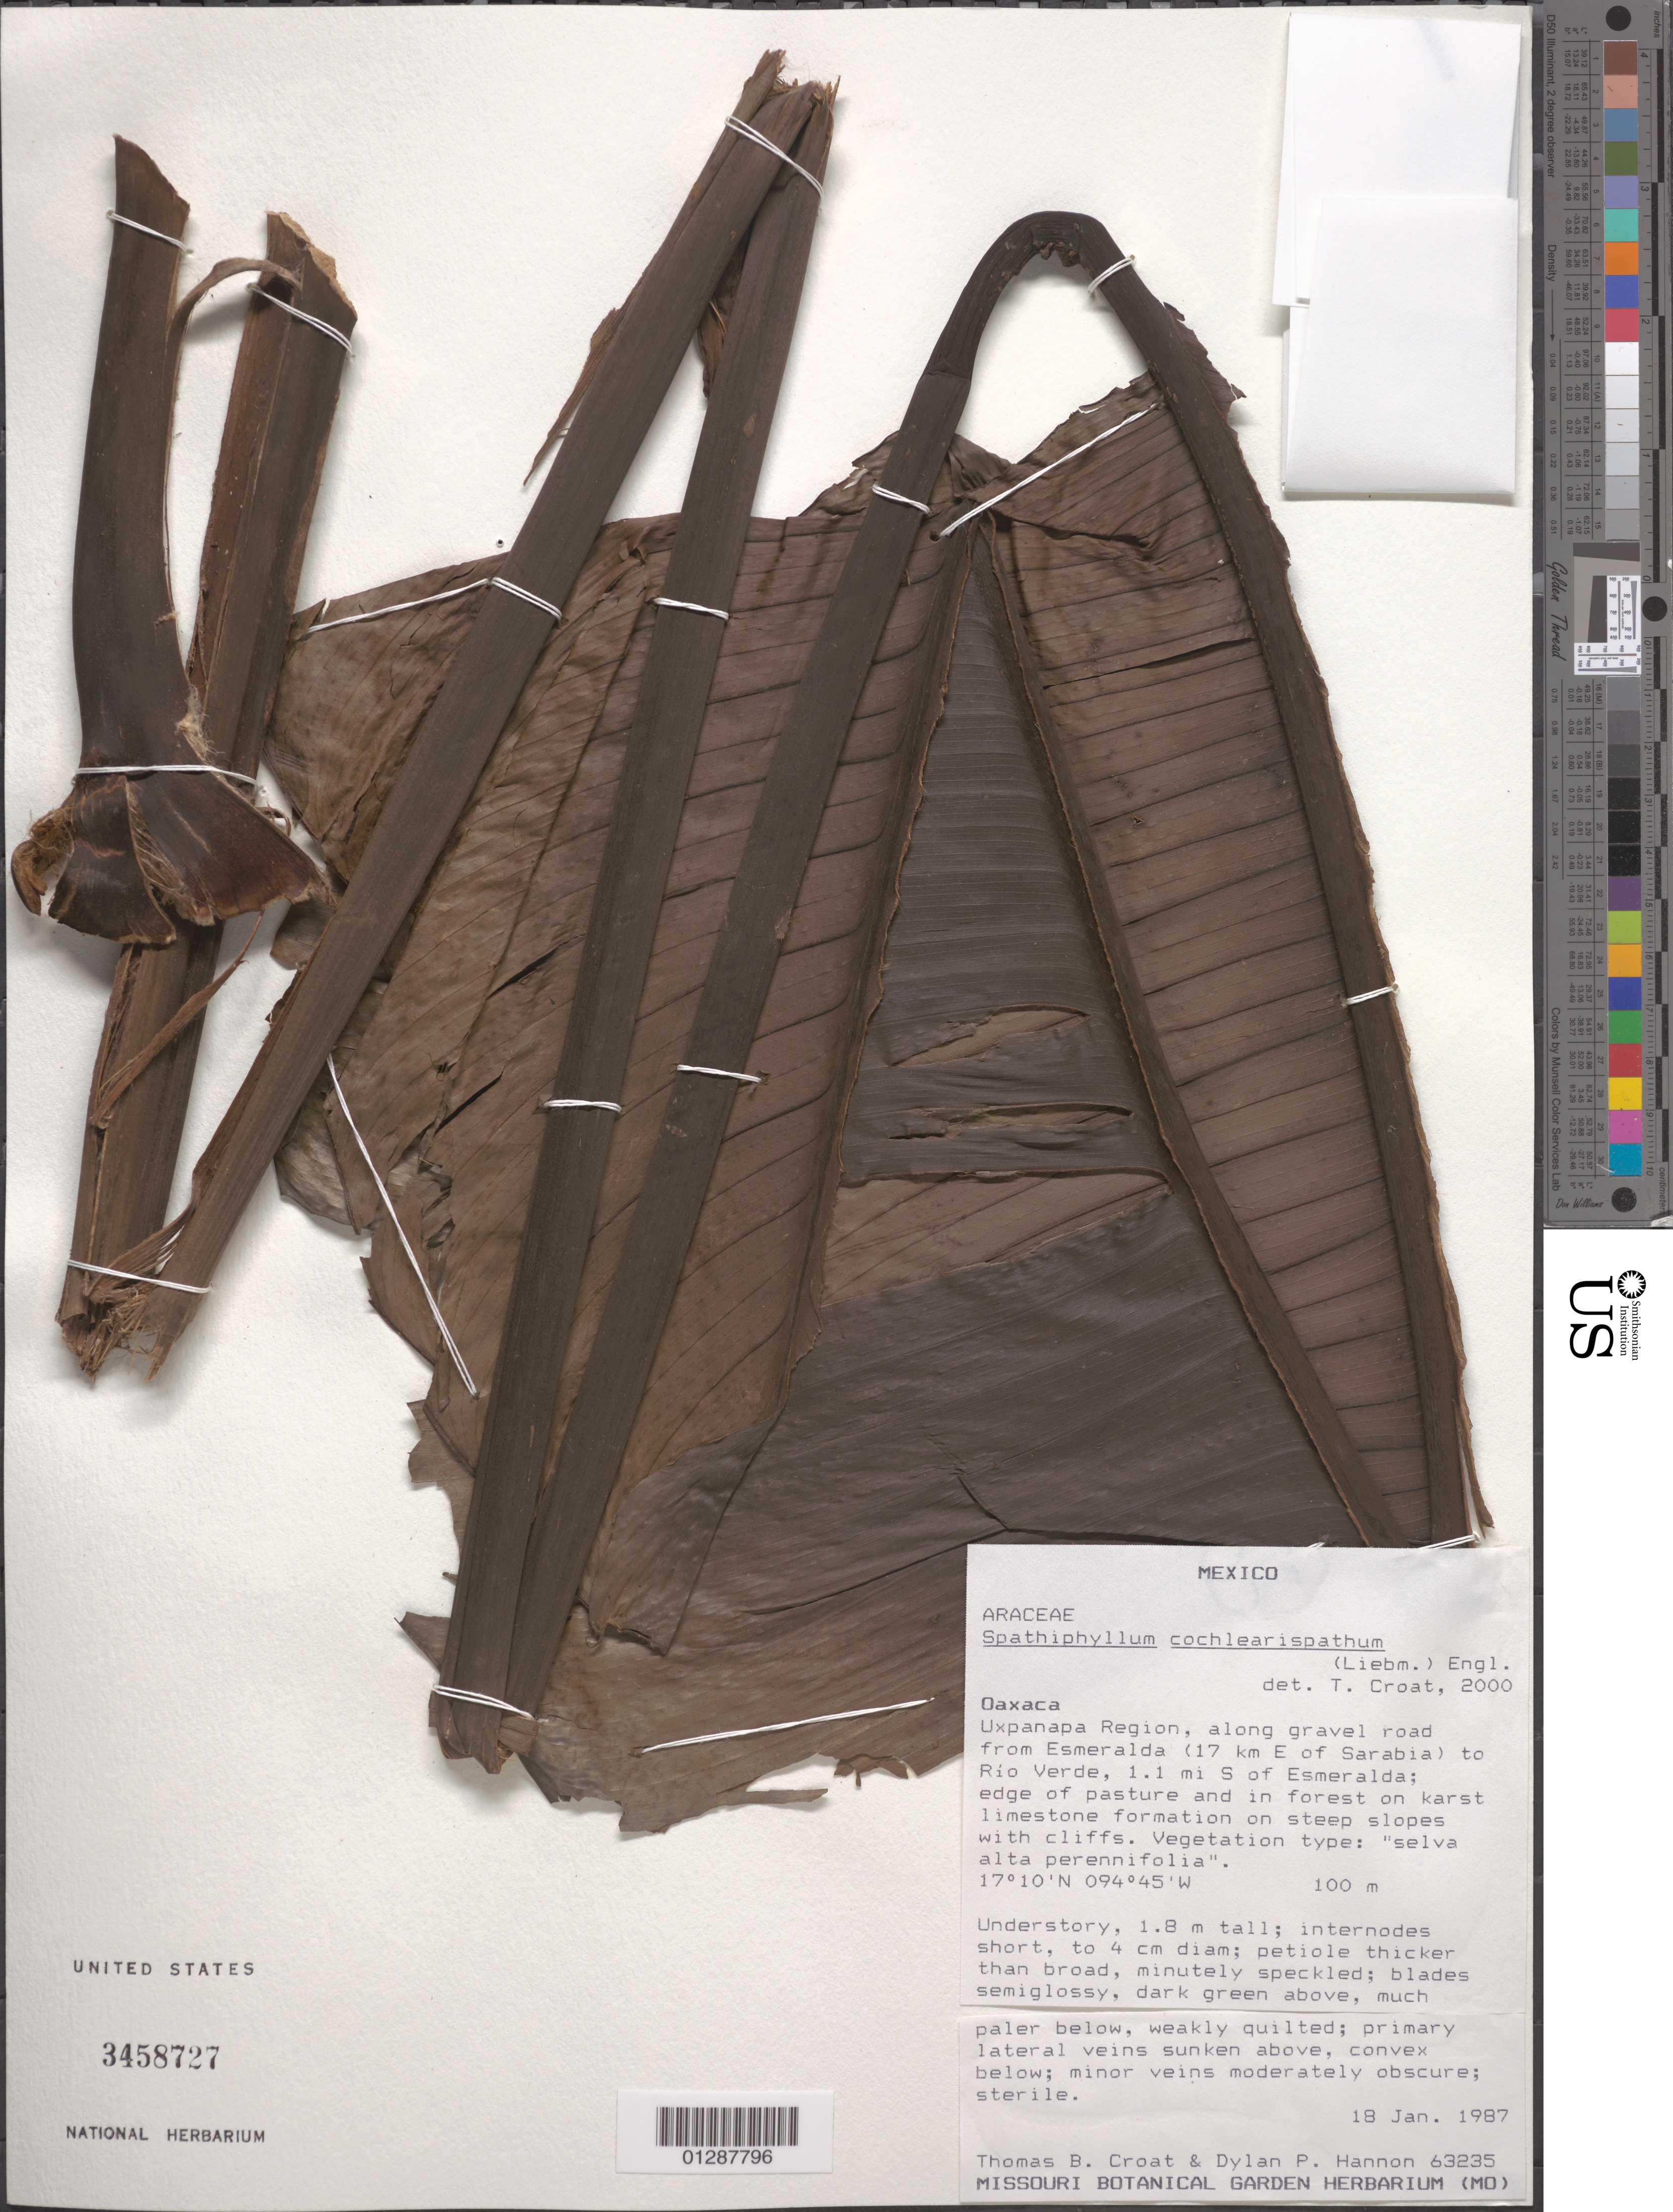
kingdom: Plantae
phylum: Tracheophyta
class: Liliopsida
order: Alismatales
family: Araceae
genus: Spathiphyllum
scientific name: Spathiphyllum cochlearispathum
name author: (Liebm.) Engl.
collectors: T. B. Croat & D. Hannon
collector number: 63235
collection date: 1987-01-18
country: Mexico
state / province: Oaxaca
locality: Uxpanapa Region, along gravel road from Esmeralda (17 km E of Sarabia) to Río Verde, 1.1. mi S of Esmeralda.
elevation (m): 100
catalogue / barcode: US 3458727